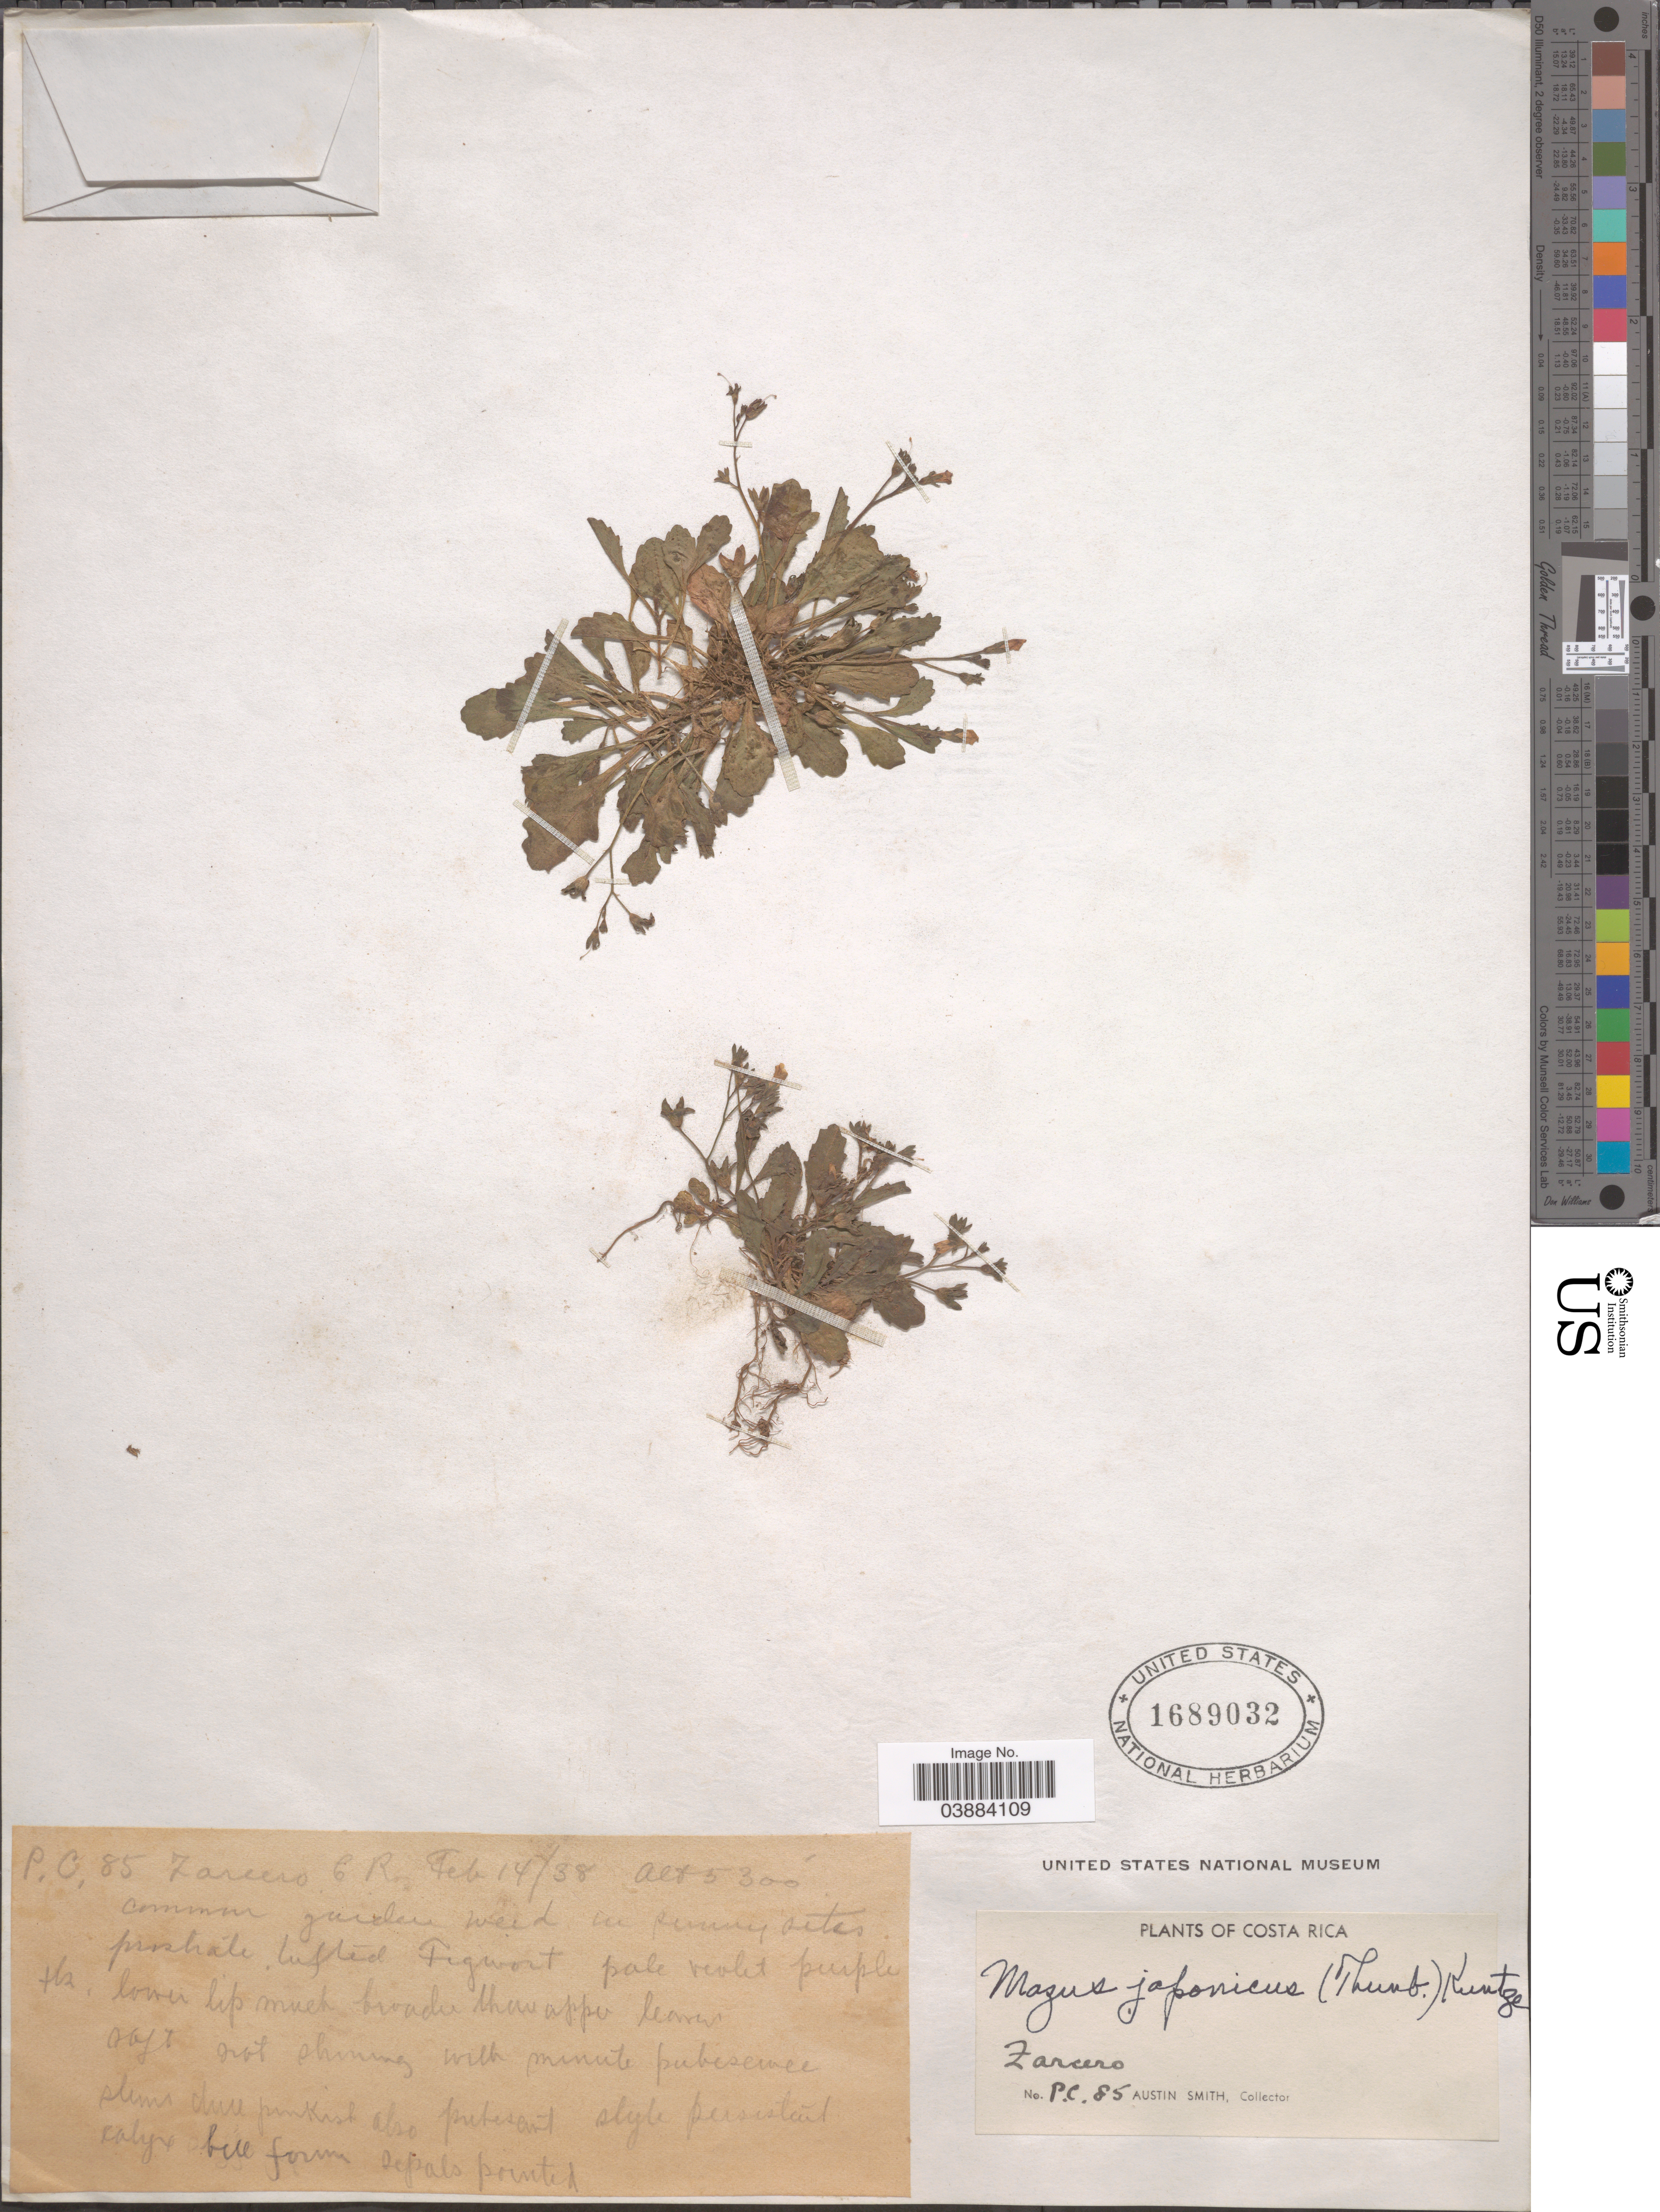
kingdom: Plantae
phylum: Tracheophyta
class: Magnoliopsida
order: Lamiales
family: Mazaceae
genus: Mazus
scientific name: Mazus japonicus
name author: (Thunb.) Kuntze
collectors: Aust P. Smith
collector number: PC85*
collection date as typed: Transcribed d/m/y: 14/2/38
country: Costa Rica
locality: Zarcero.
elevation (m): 1615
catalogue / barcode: US 1689032